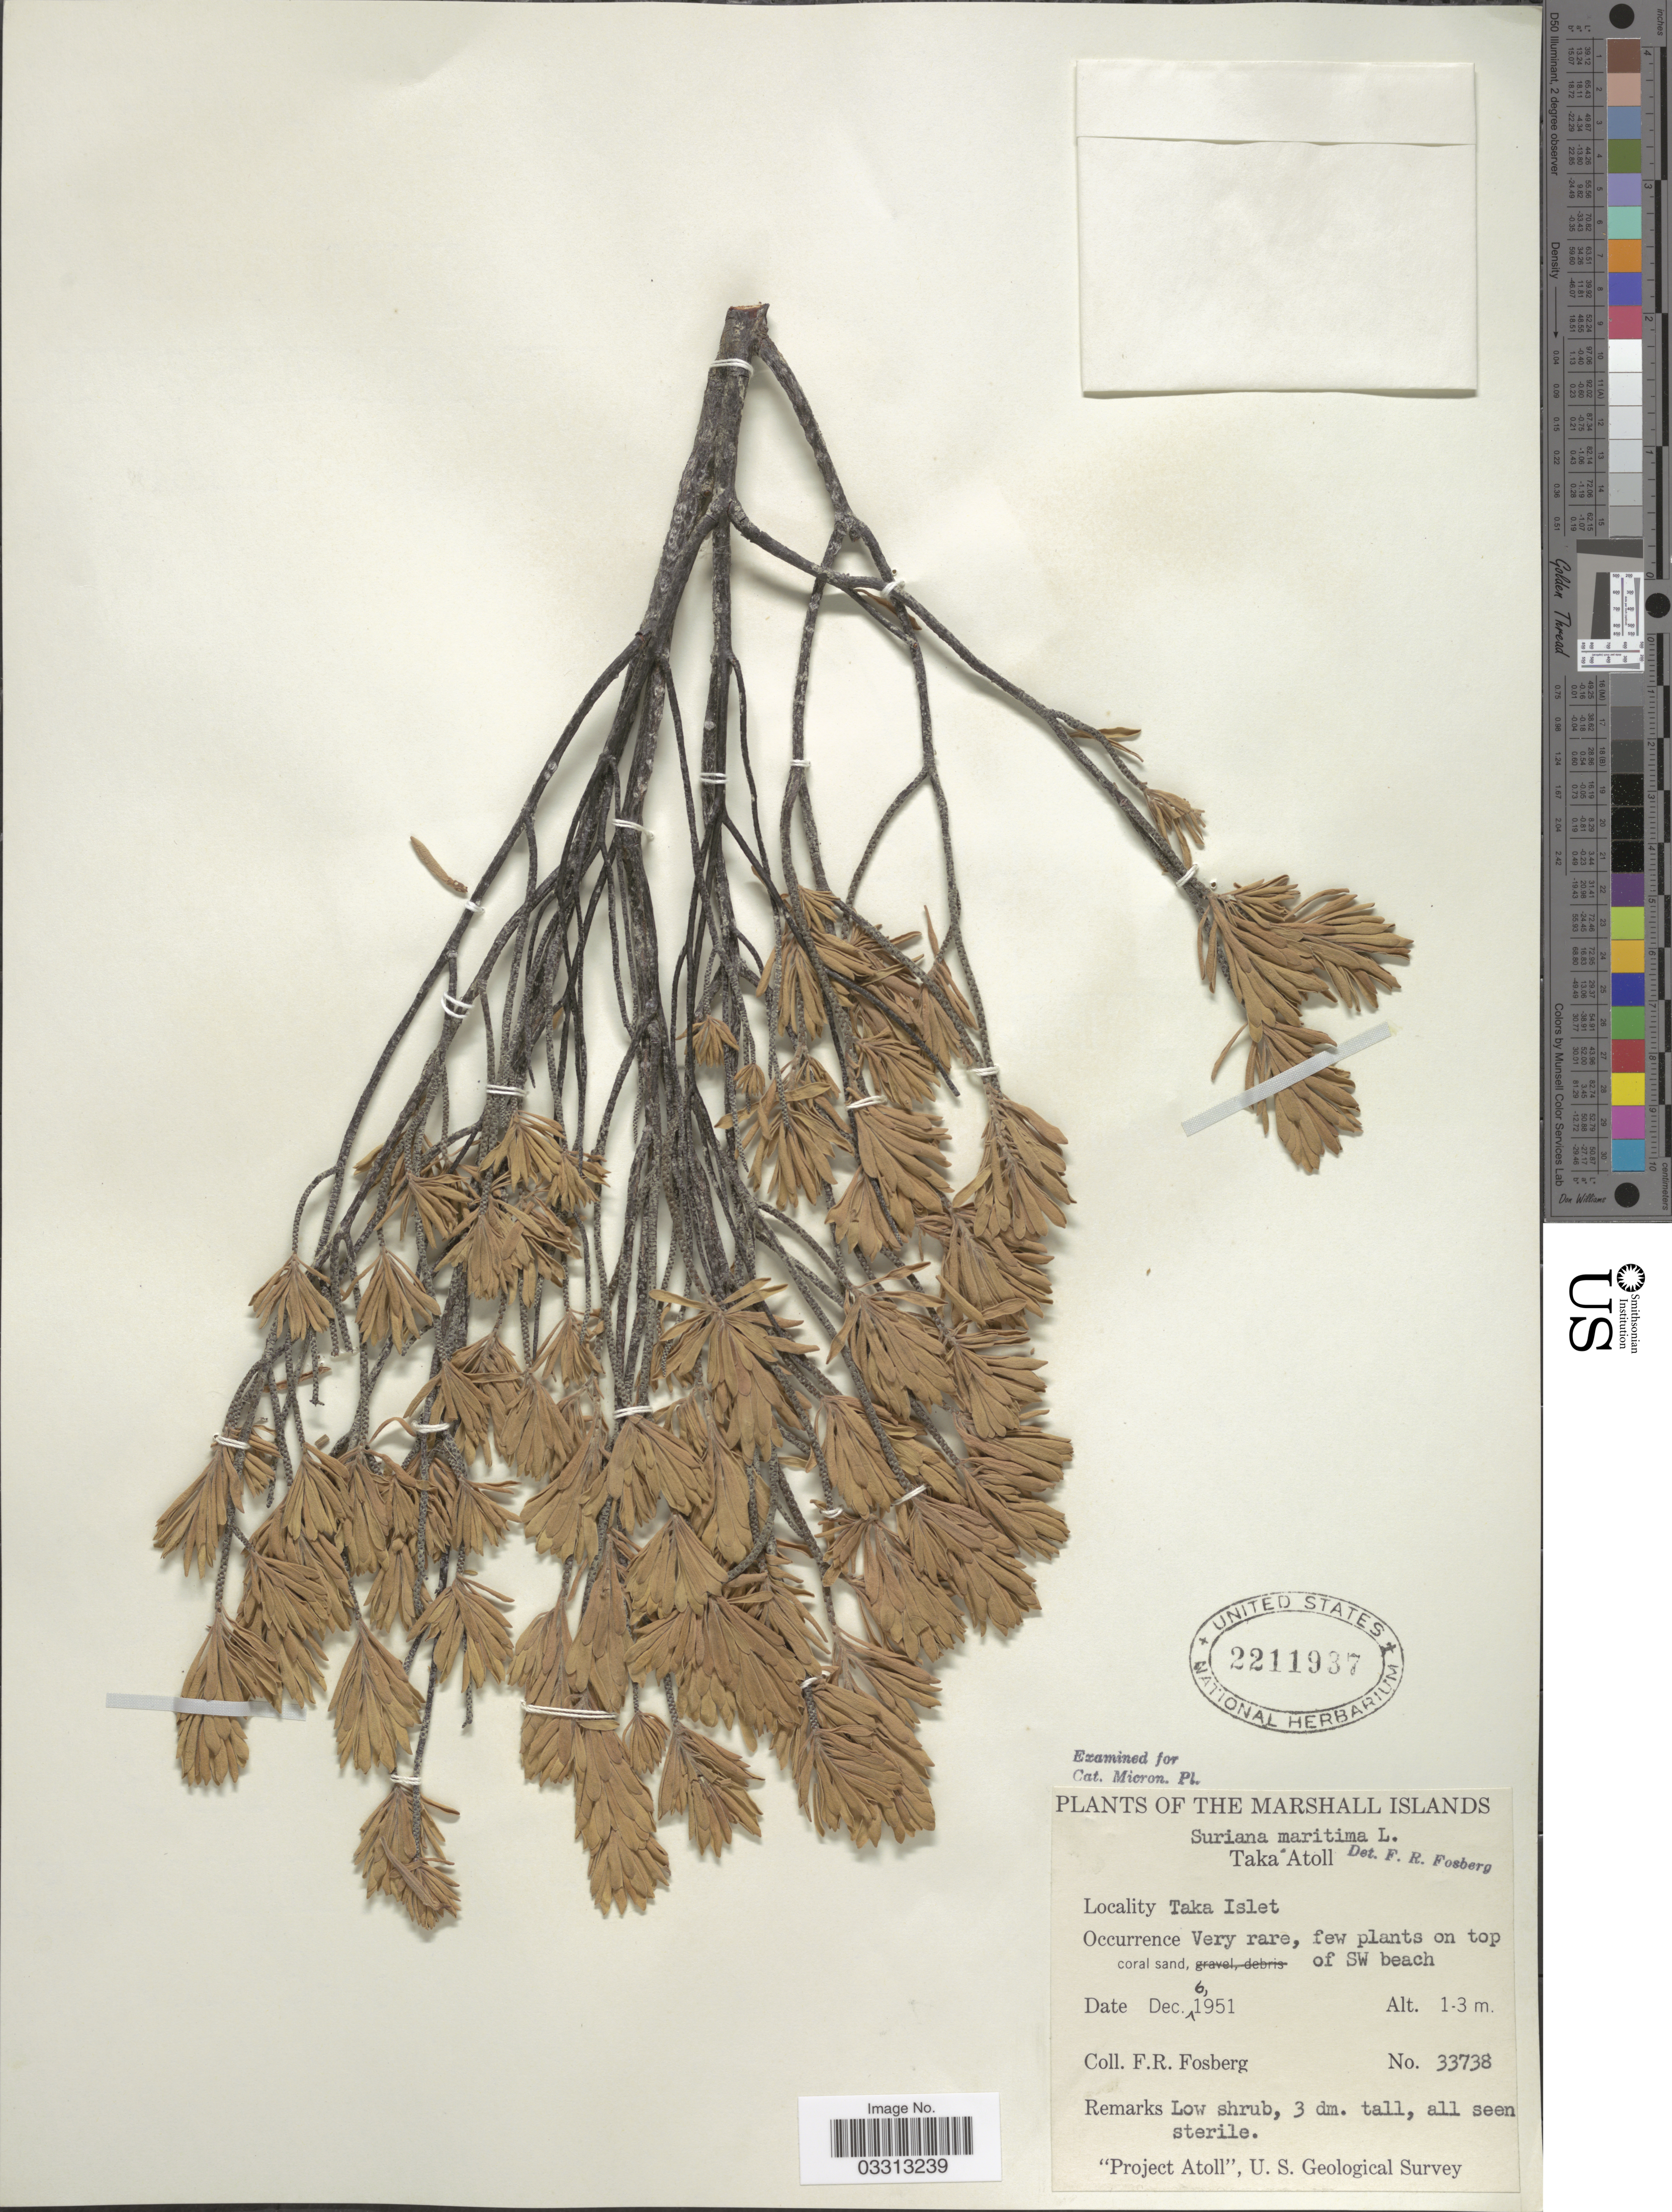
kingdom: Plantae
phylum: Tracheophyta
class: Magnoliopsida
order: Fabales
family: Surianaceae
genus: Suriana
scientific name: Suriana maritima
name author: L.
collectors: F. R. Fosberg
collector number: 33738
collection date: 1951-12-06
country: Marshall Islands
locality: Taka Atoll. Taka Islet. On top of SW beach.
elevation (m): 1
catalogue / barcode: US 2211937